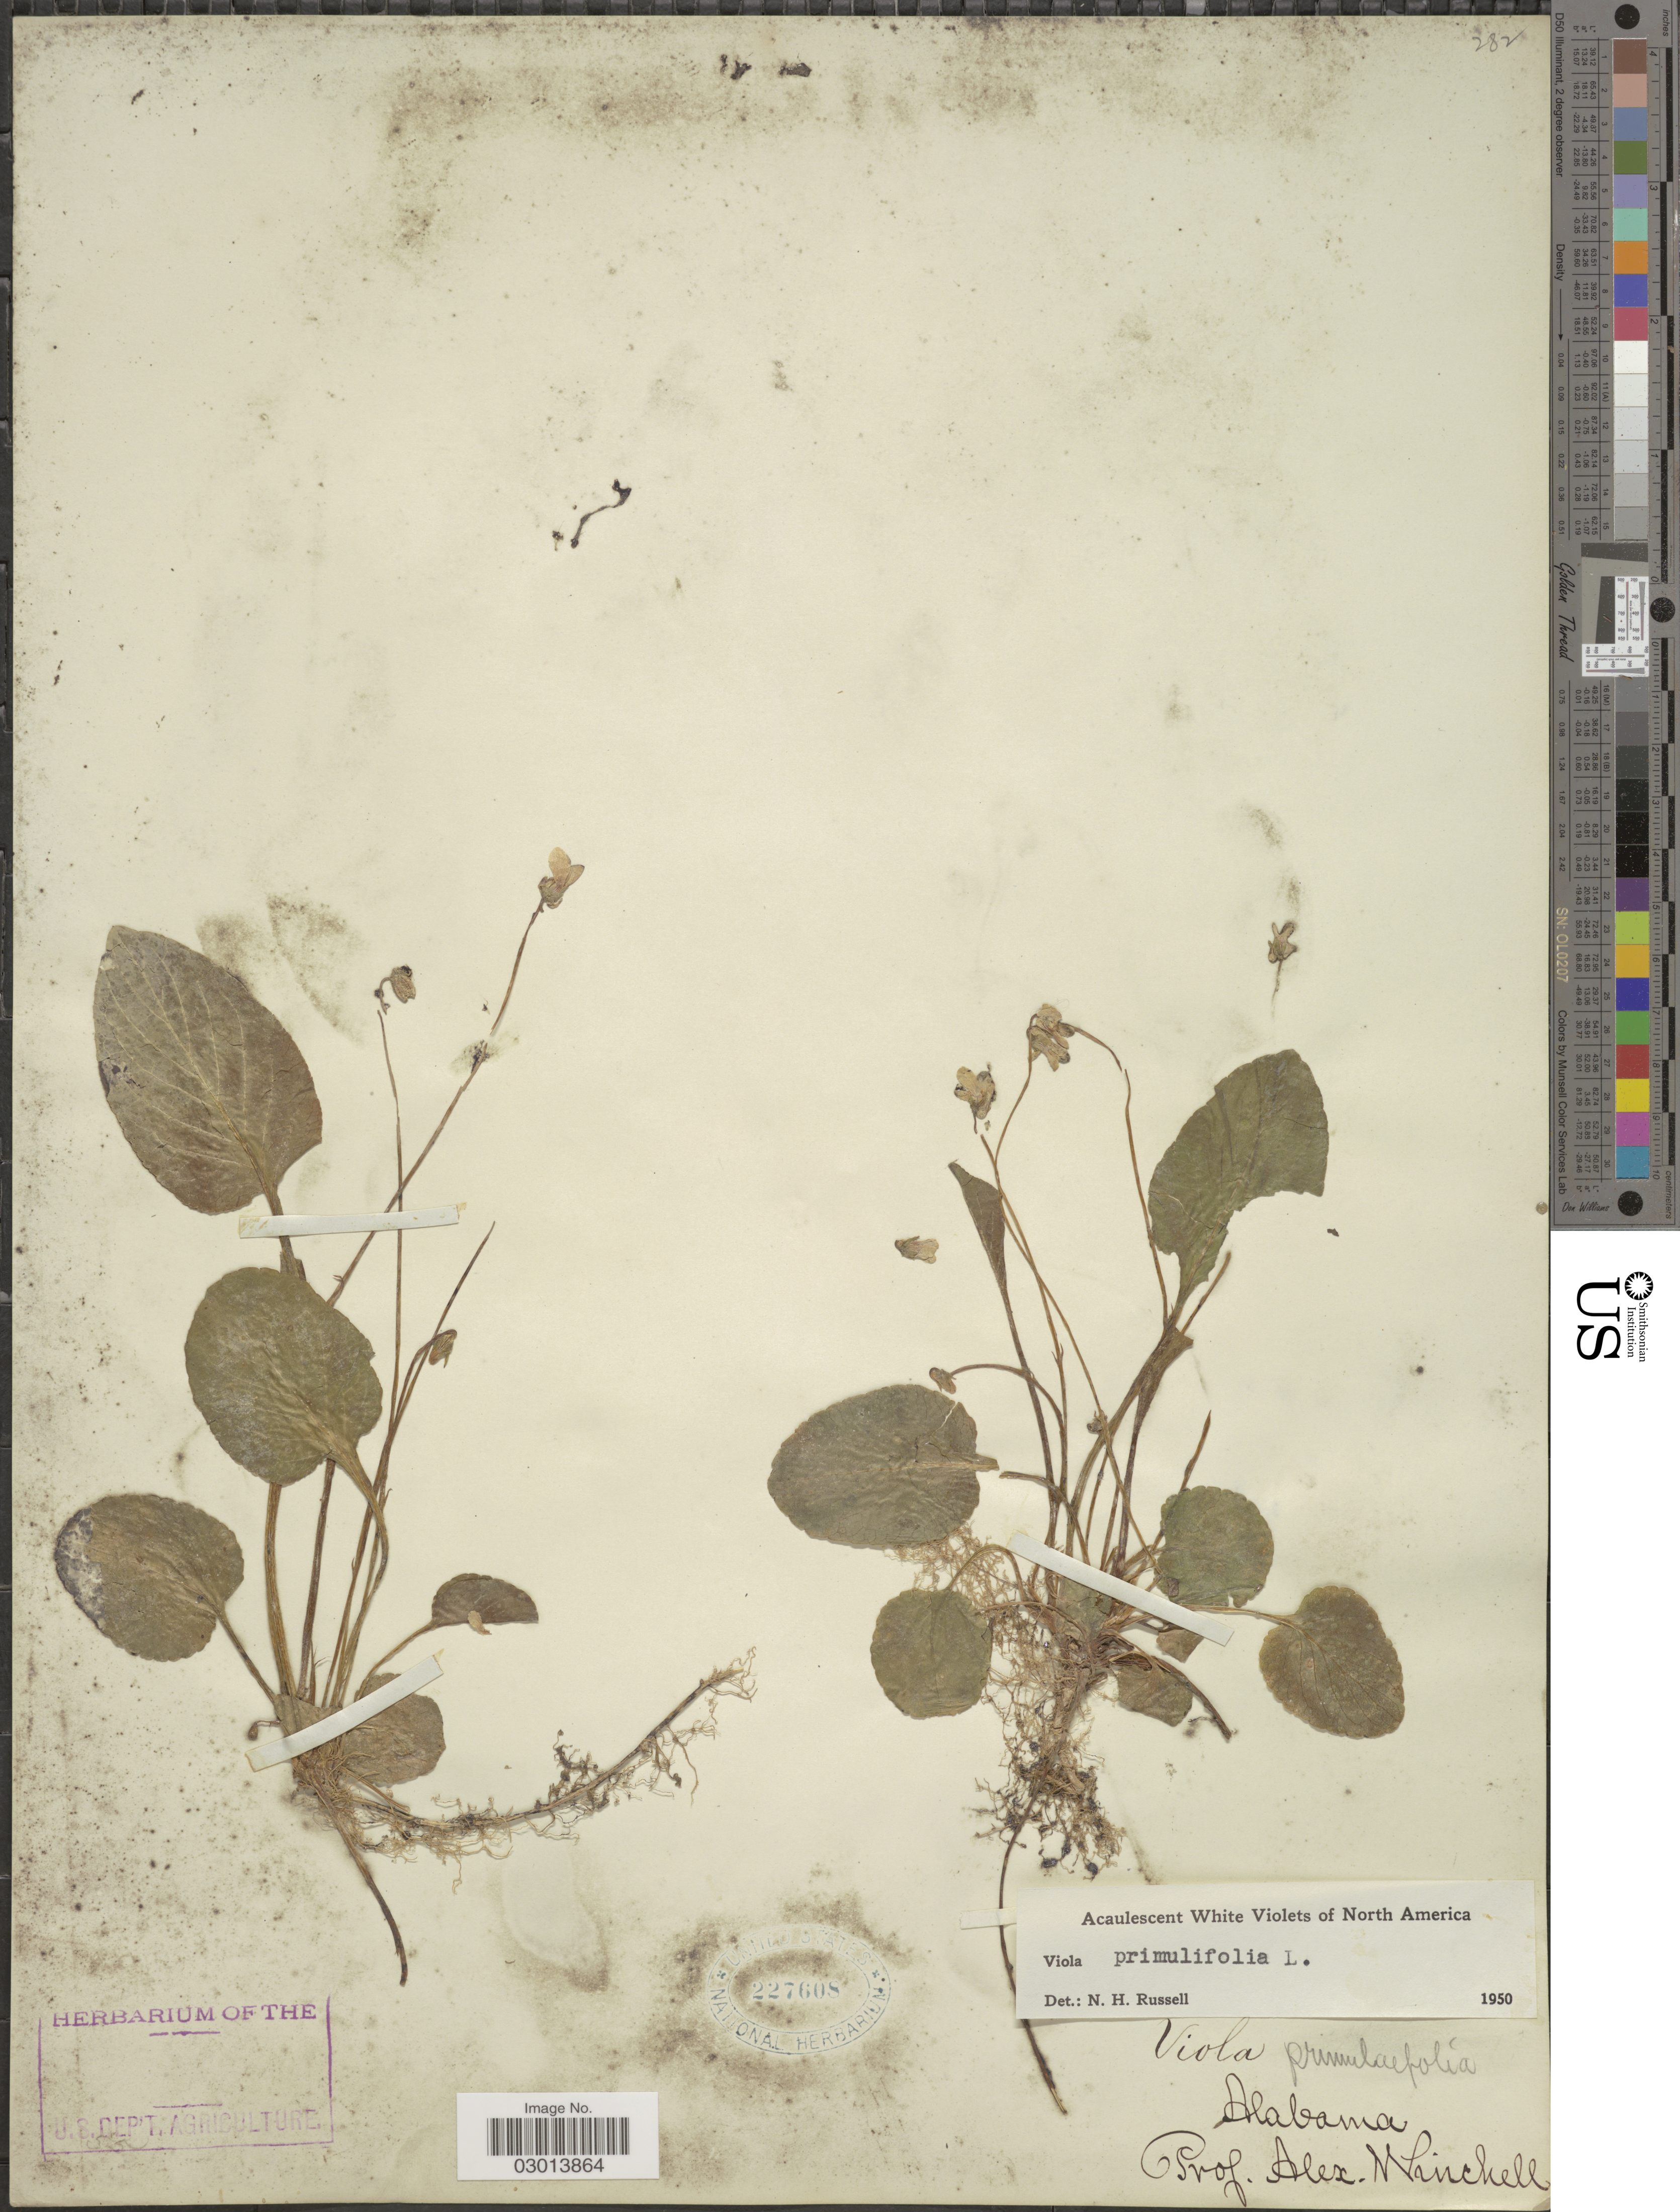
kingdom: Plantae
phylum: Tracheophyta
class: Magnoliopsida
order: Malpighiales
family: Violaceae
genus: Viola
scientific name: Viola primulifolia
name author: L.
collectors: A. Winchell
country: United States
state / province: Alabama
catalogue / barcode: US 227608